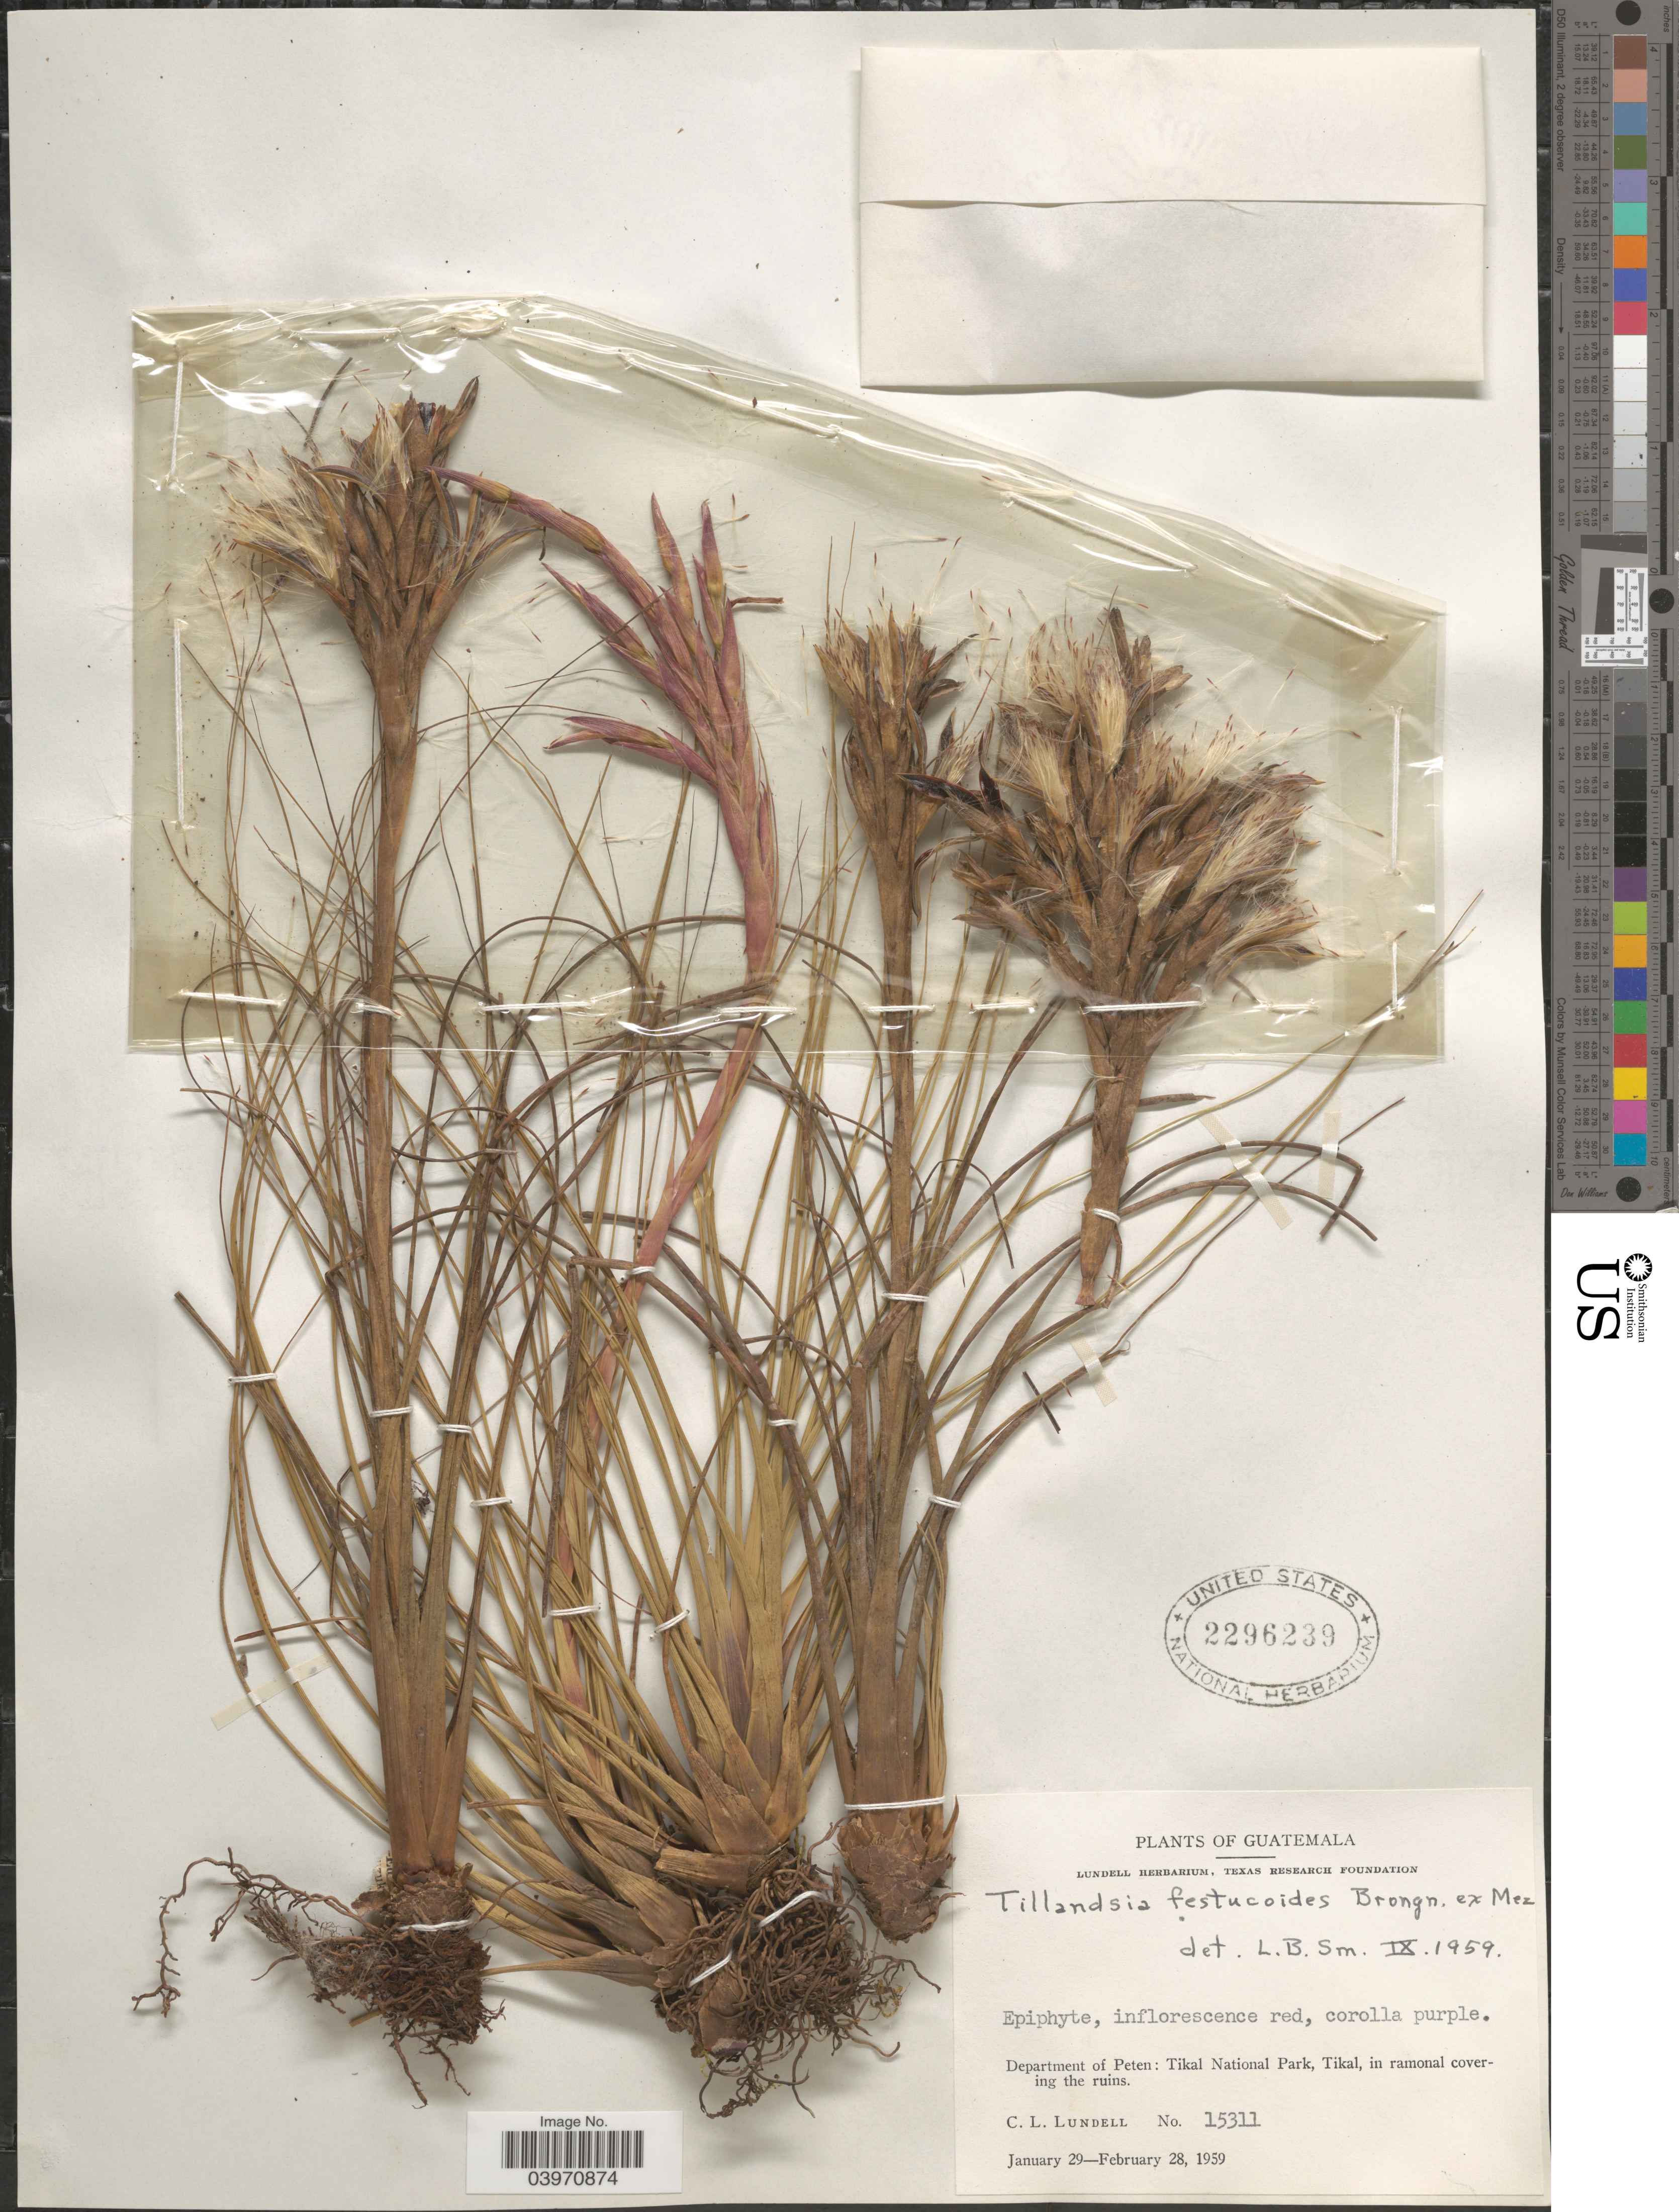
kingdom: Plantae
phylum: Tracheophyta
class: Liliopsida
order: Poales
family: Bromeliaceae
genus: Tillandsia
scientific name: Tillandsia festucoides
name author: Brongn. ex Mez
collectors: E. Contreras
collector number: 15311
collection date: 1959-01-29/1959-02-28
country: Guatemala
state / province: El Peten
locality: Department of Peten: Tikal National Park, Tikal.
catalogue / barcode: US 2296239